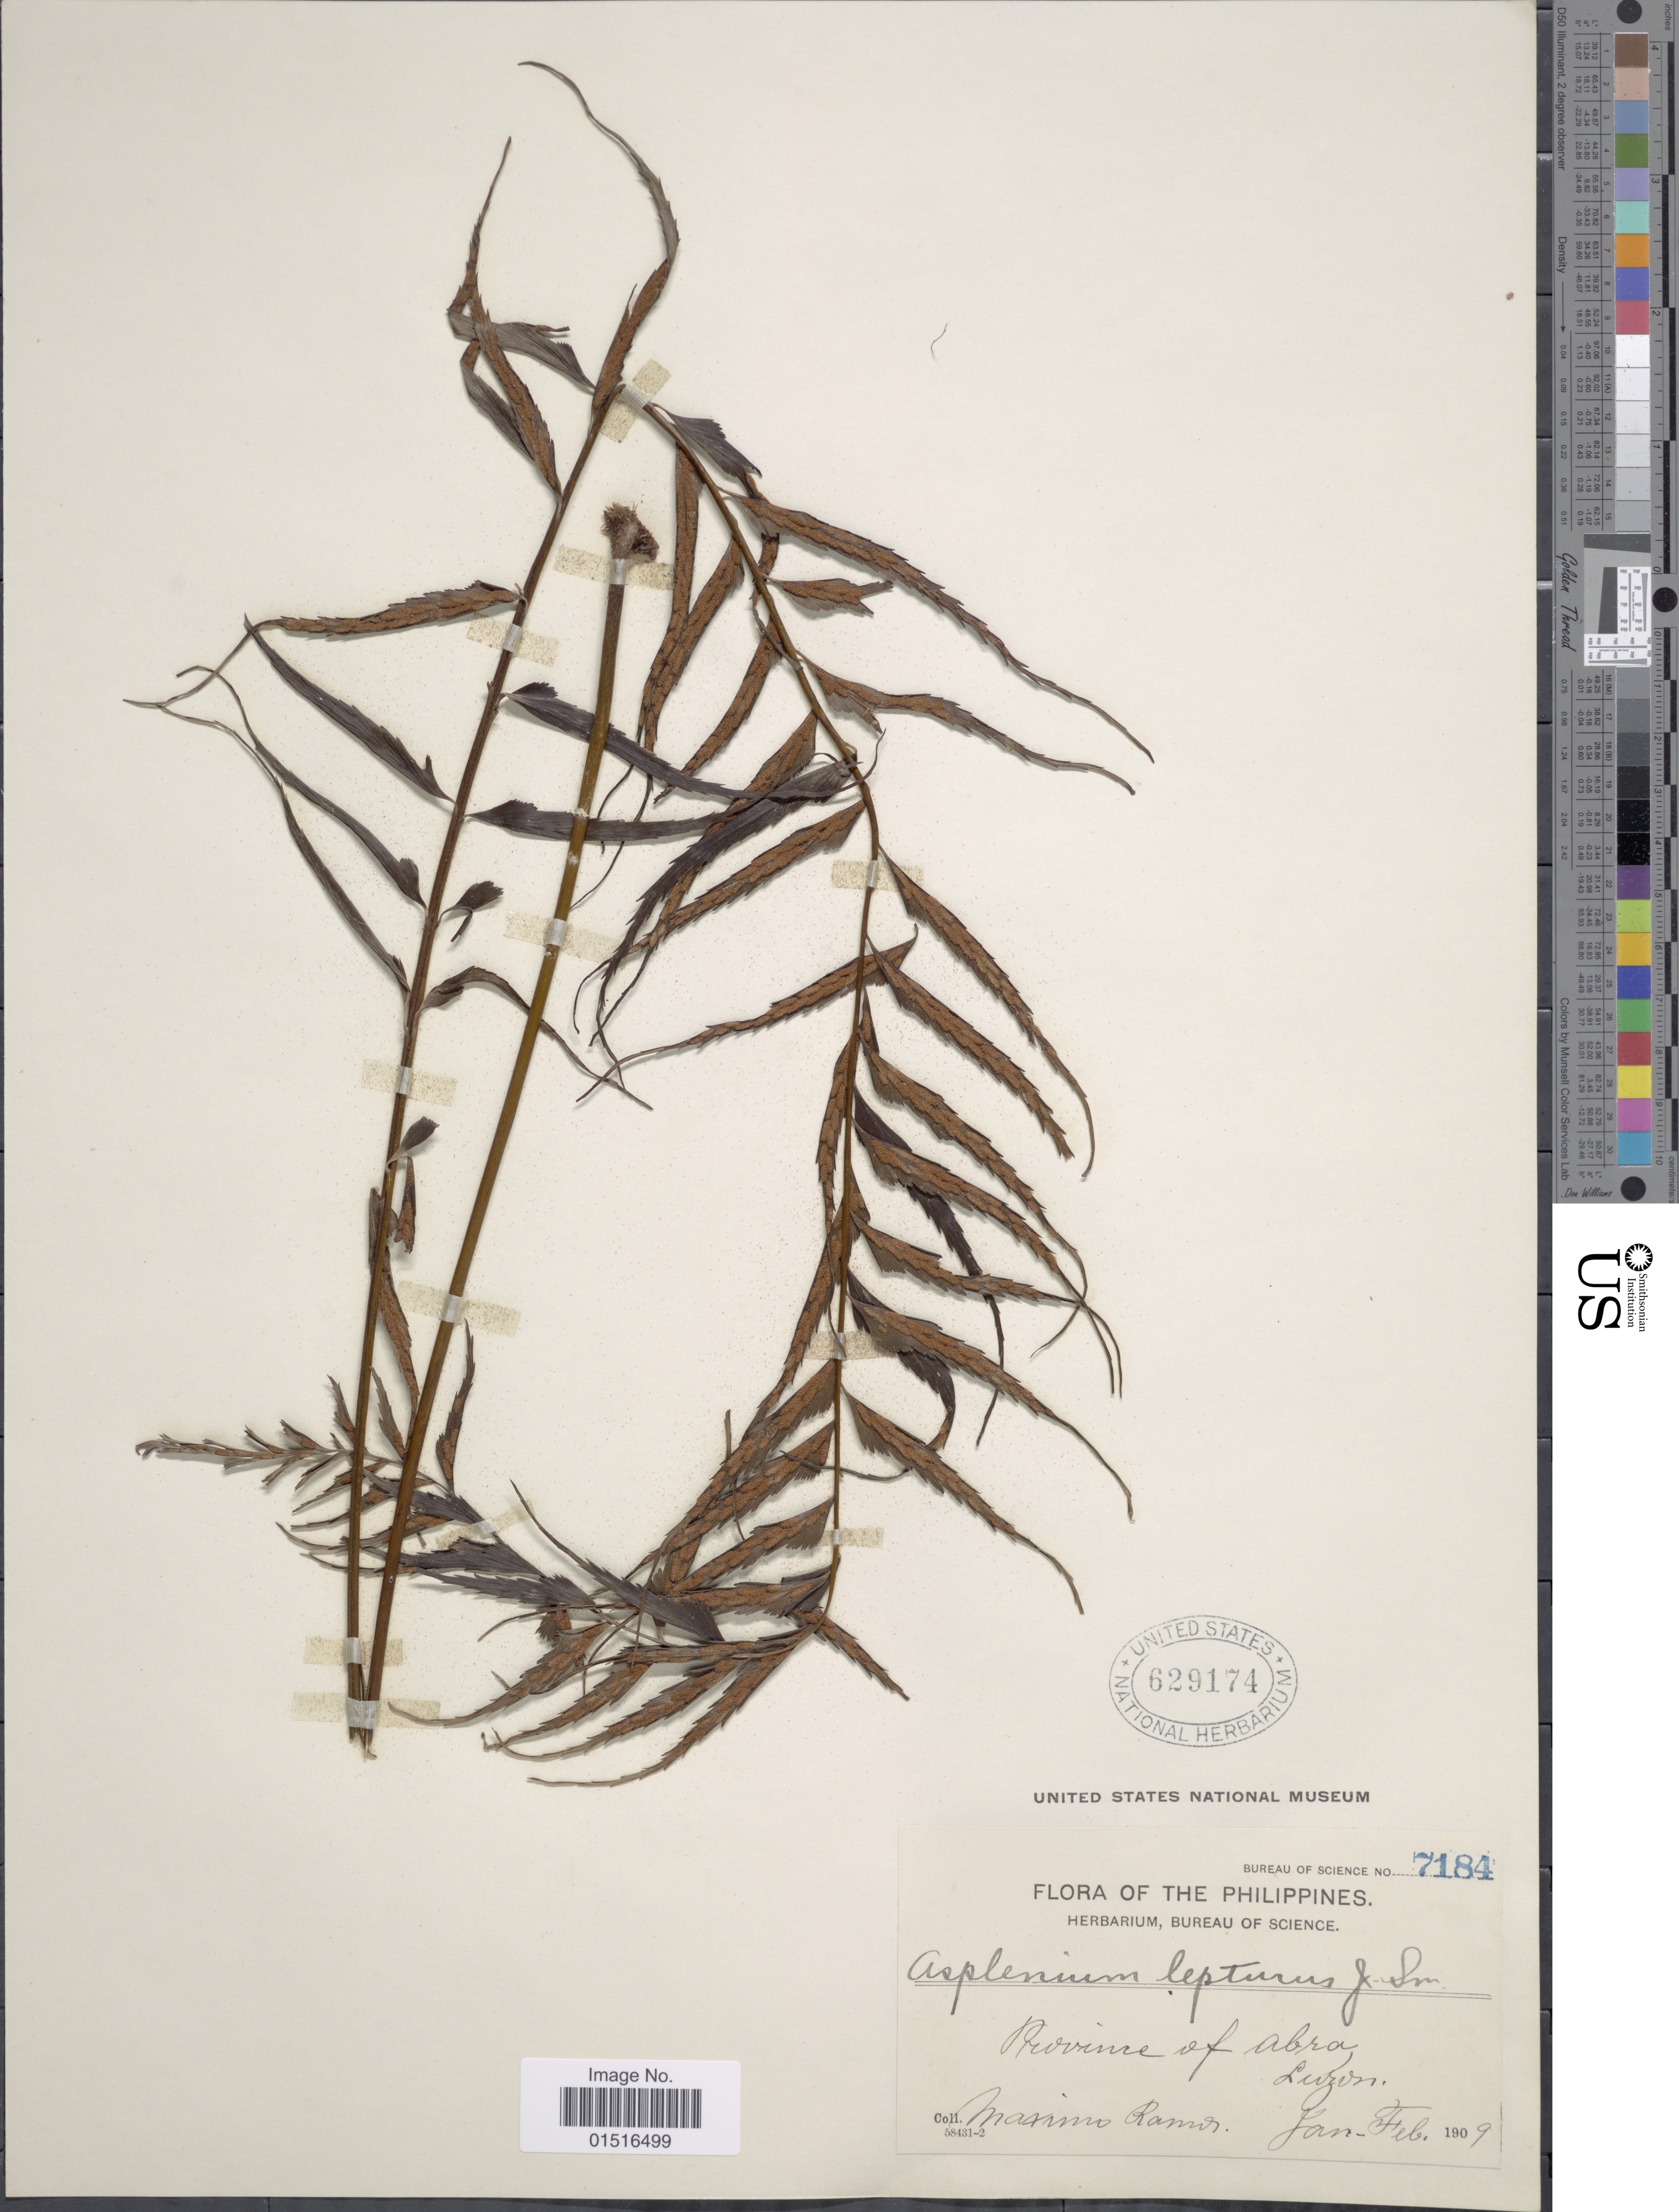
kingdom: Plantae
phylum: Tracheophyta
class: Polypodiopsida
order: Polypodiales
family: Aspleniaceae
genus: Asplenium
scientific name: Asplenium lepturus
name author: J. Sm. ex C. Presl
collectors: M. Ramos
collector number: Bureau of Science 7184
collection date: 1909-01/1909-02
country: Philippines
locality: Province of Abra, Luzon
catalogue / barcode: US 629174